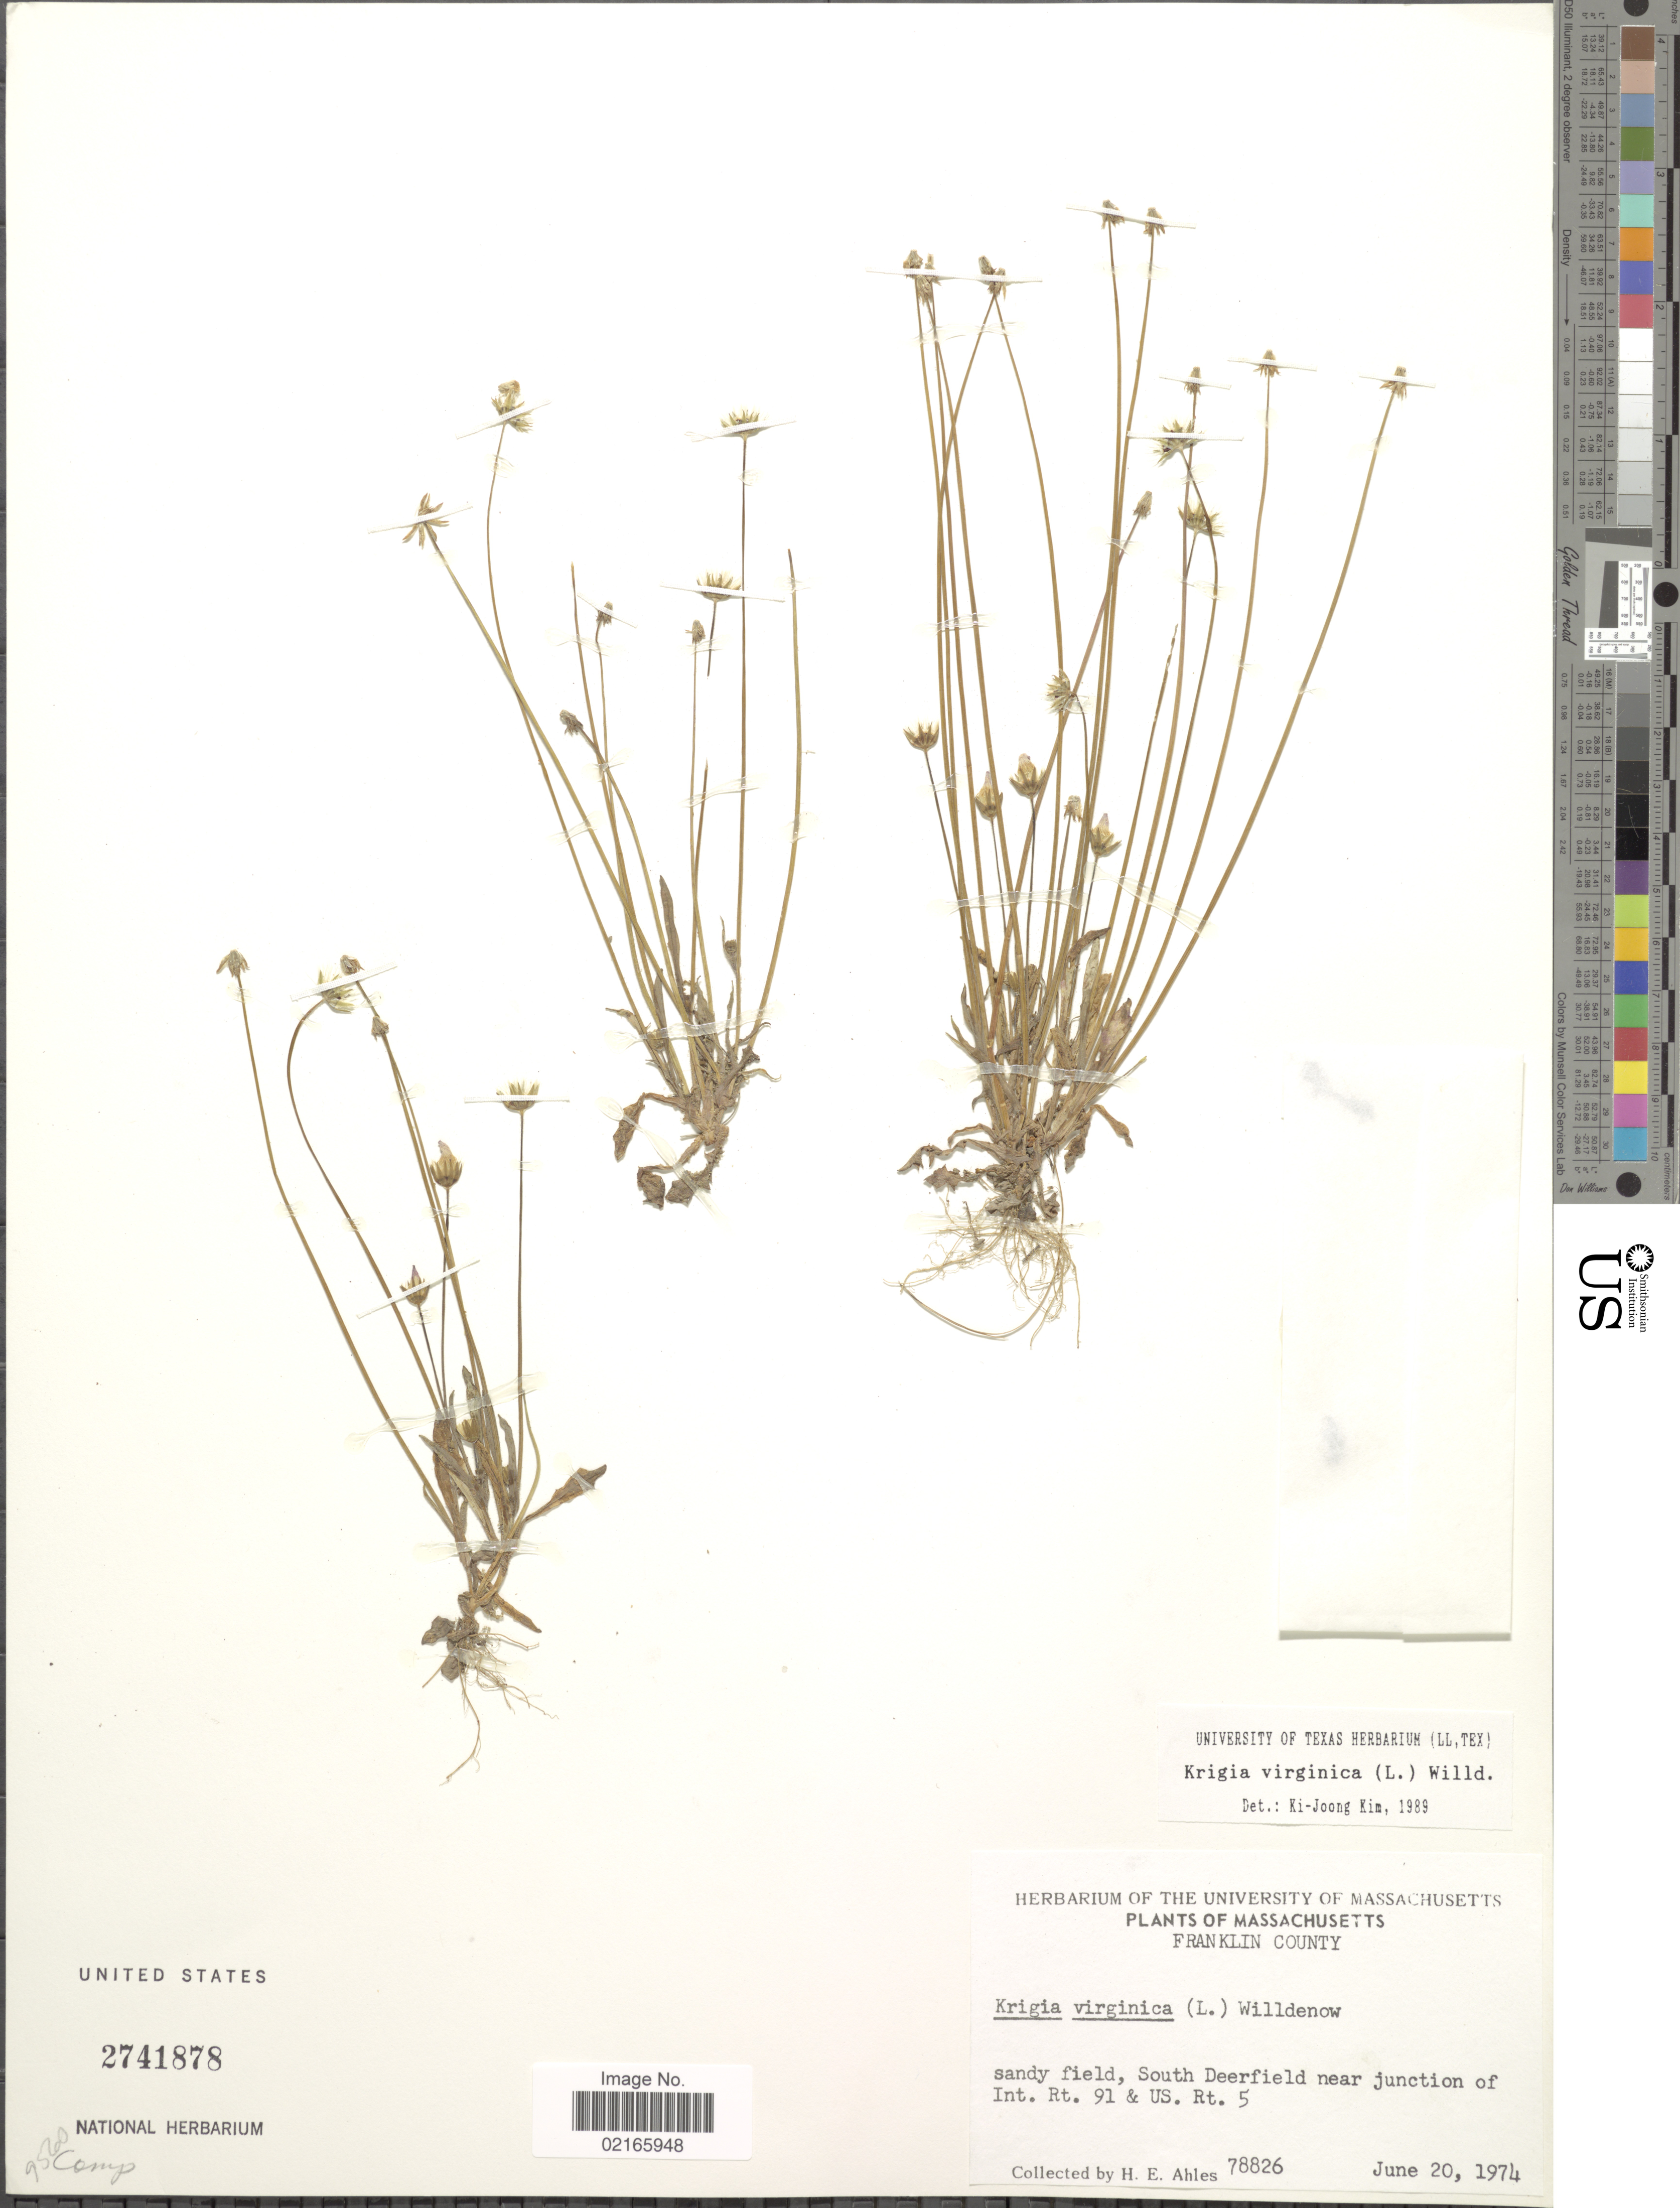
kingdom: Plantae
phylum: Tracheophyta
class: Magnoliopsida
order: Asterales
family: Asteraceae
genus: Krigia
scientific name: Krigia virginica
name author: (L.) Willd.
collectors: H. E. Ahles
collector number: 78826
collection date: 1974-06-20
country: United States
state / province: Massachusetts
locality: Franklin County, sandy field, South Deerfield near junction of Int. Rt. 91 & US. Rt. 5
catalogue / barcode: US 2741878